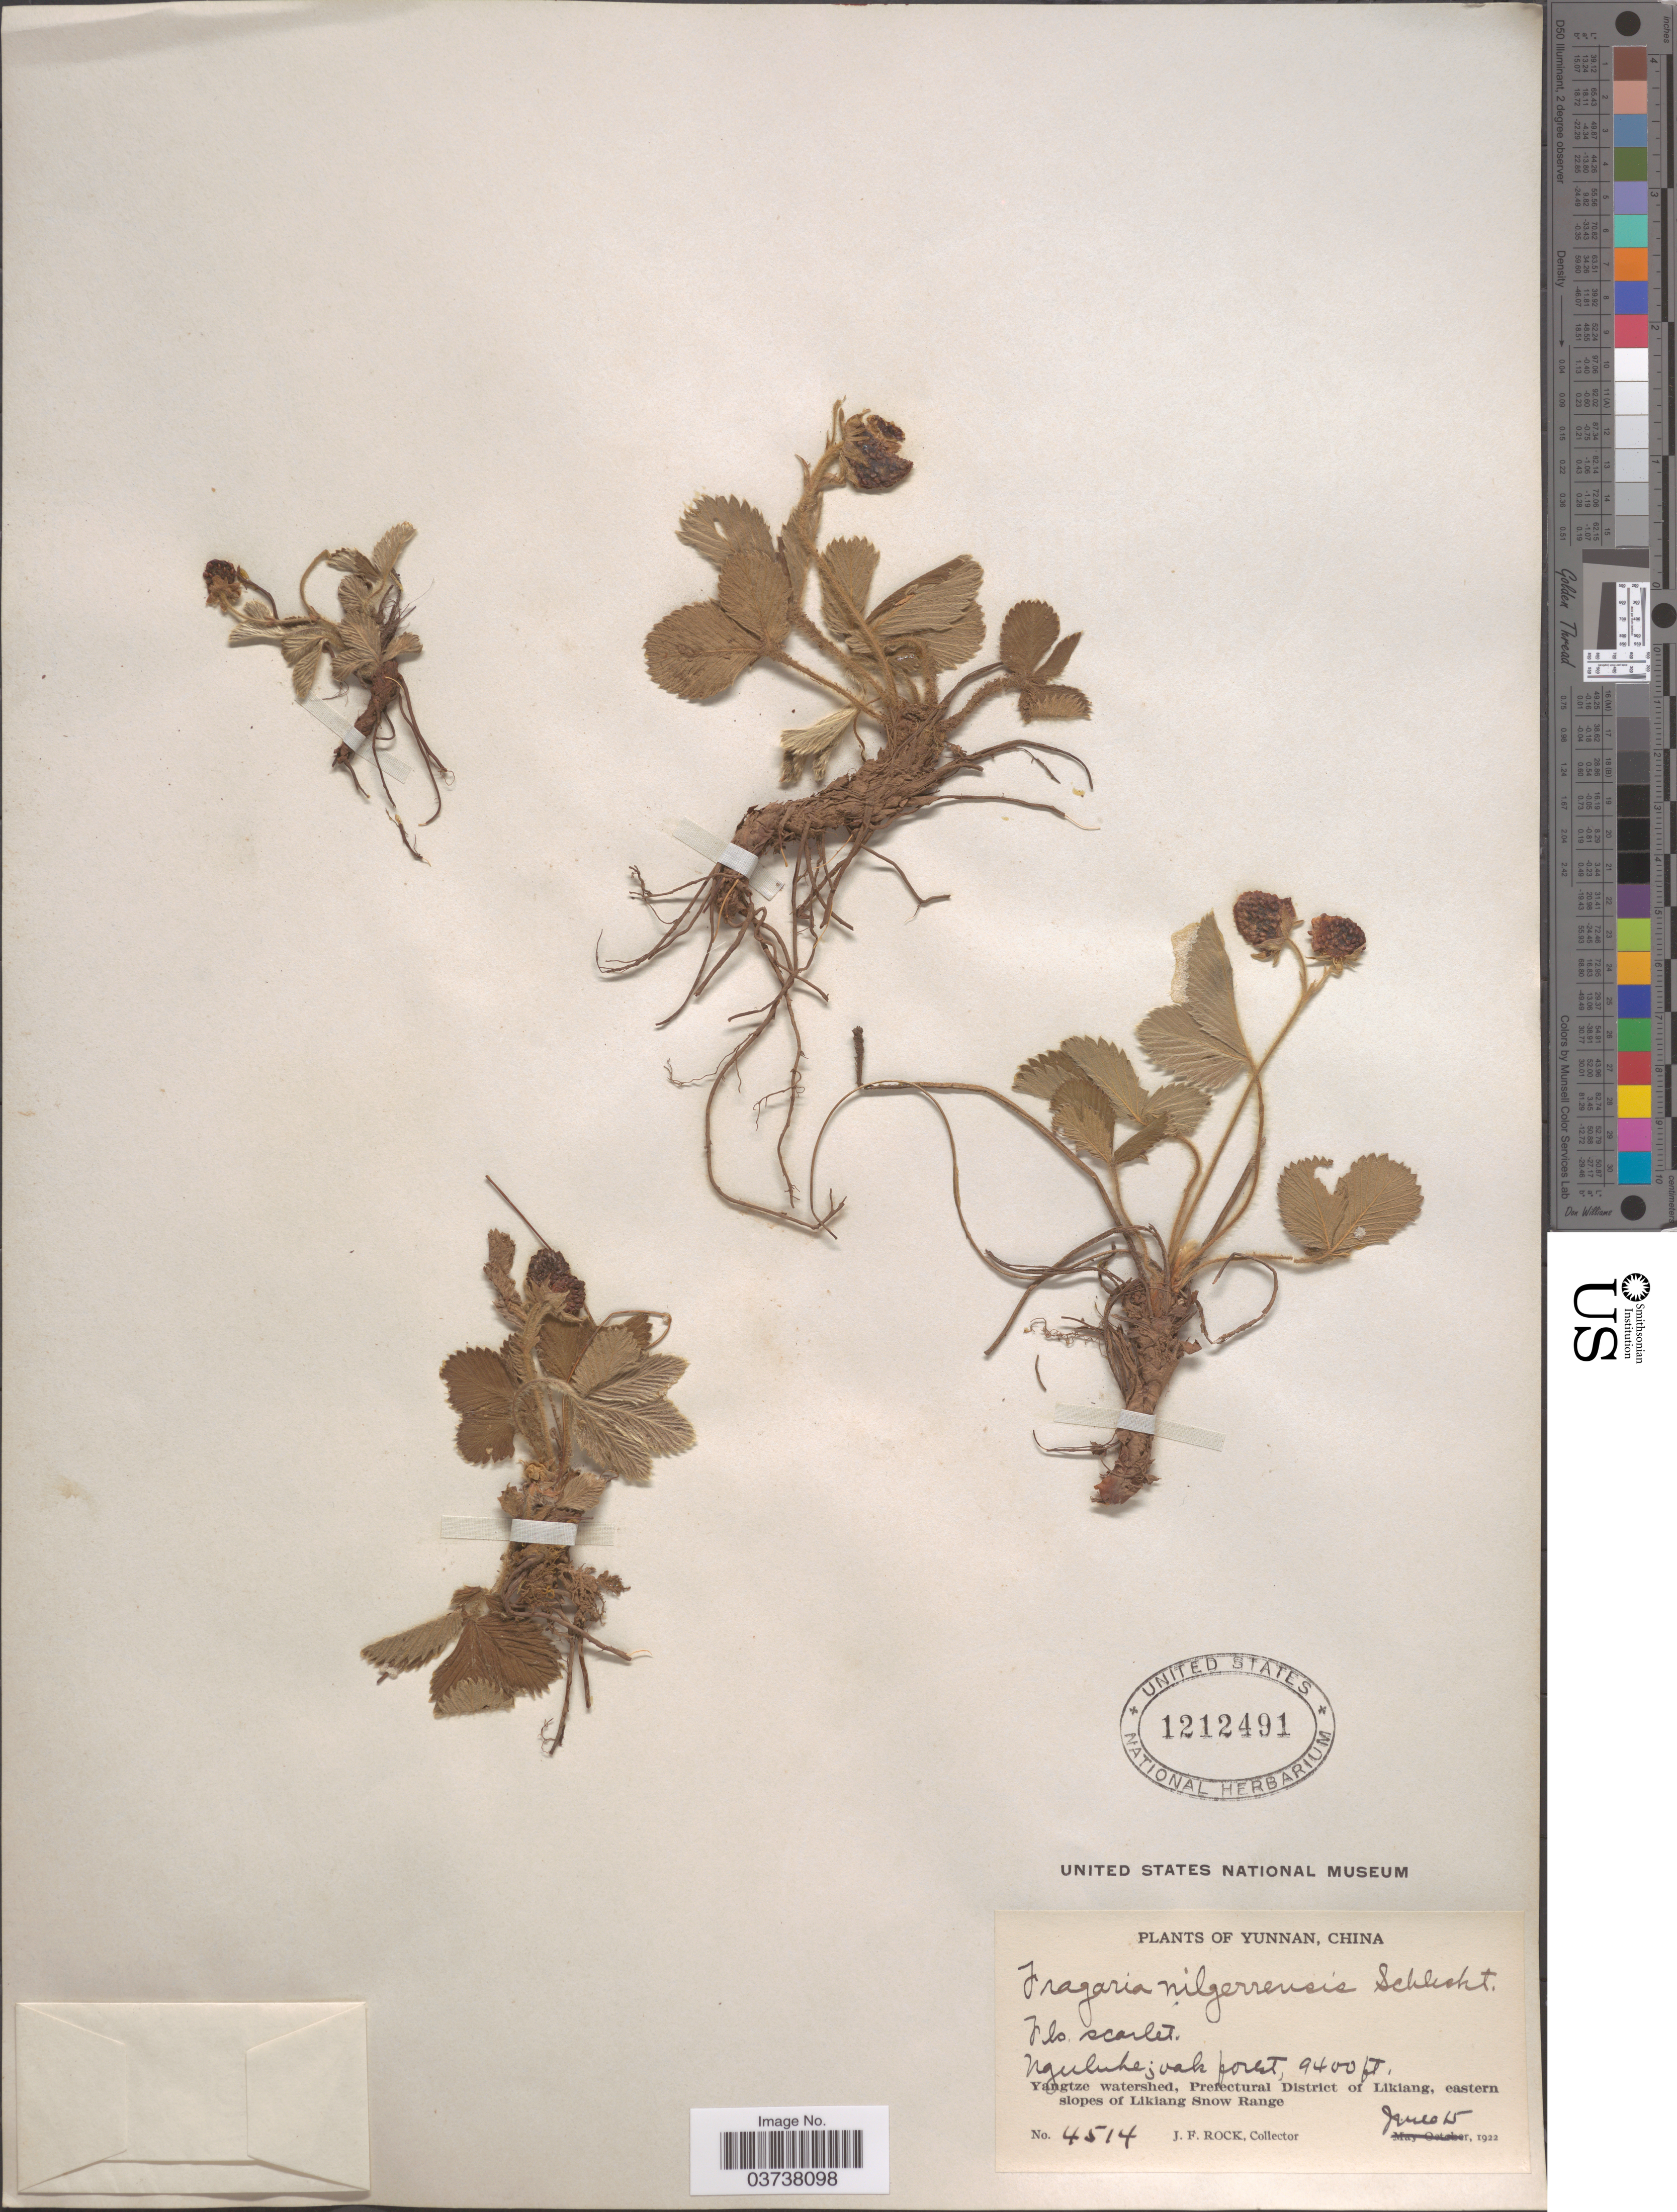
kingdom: Plantae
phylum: Tracheophyta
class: Magnoliopsida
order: Rosales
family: Rosaceae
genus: Fragaria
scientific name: Fragaria nilgerrensis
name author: Schltdl. ex J. Gay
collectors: J. Rock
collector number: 4514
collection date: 1922-06-15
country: China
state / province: Yunnan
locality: Nguluhe [interpreted]. Yangtze watershed, Prefectural District of Likiang, eastern slopes of Likiang Snow Range.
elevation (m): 2865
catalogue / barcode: US 1212491